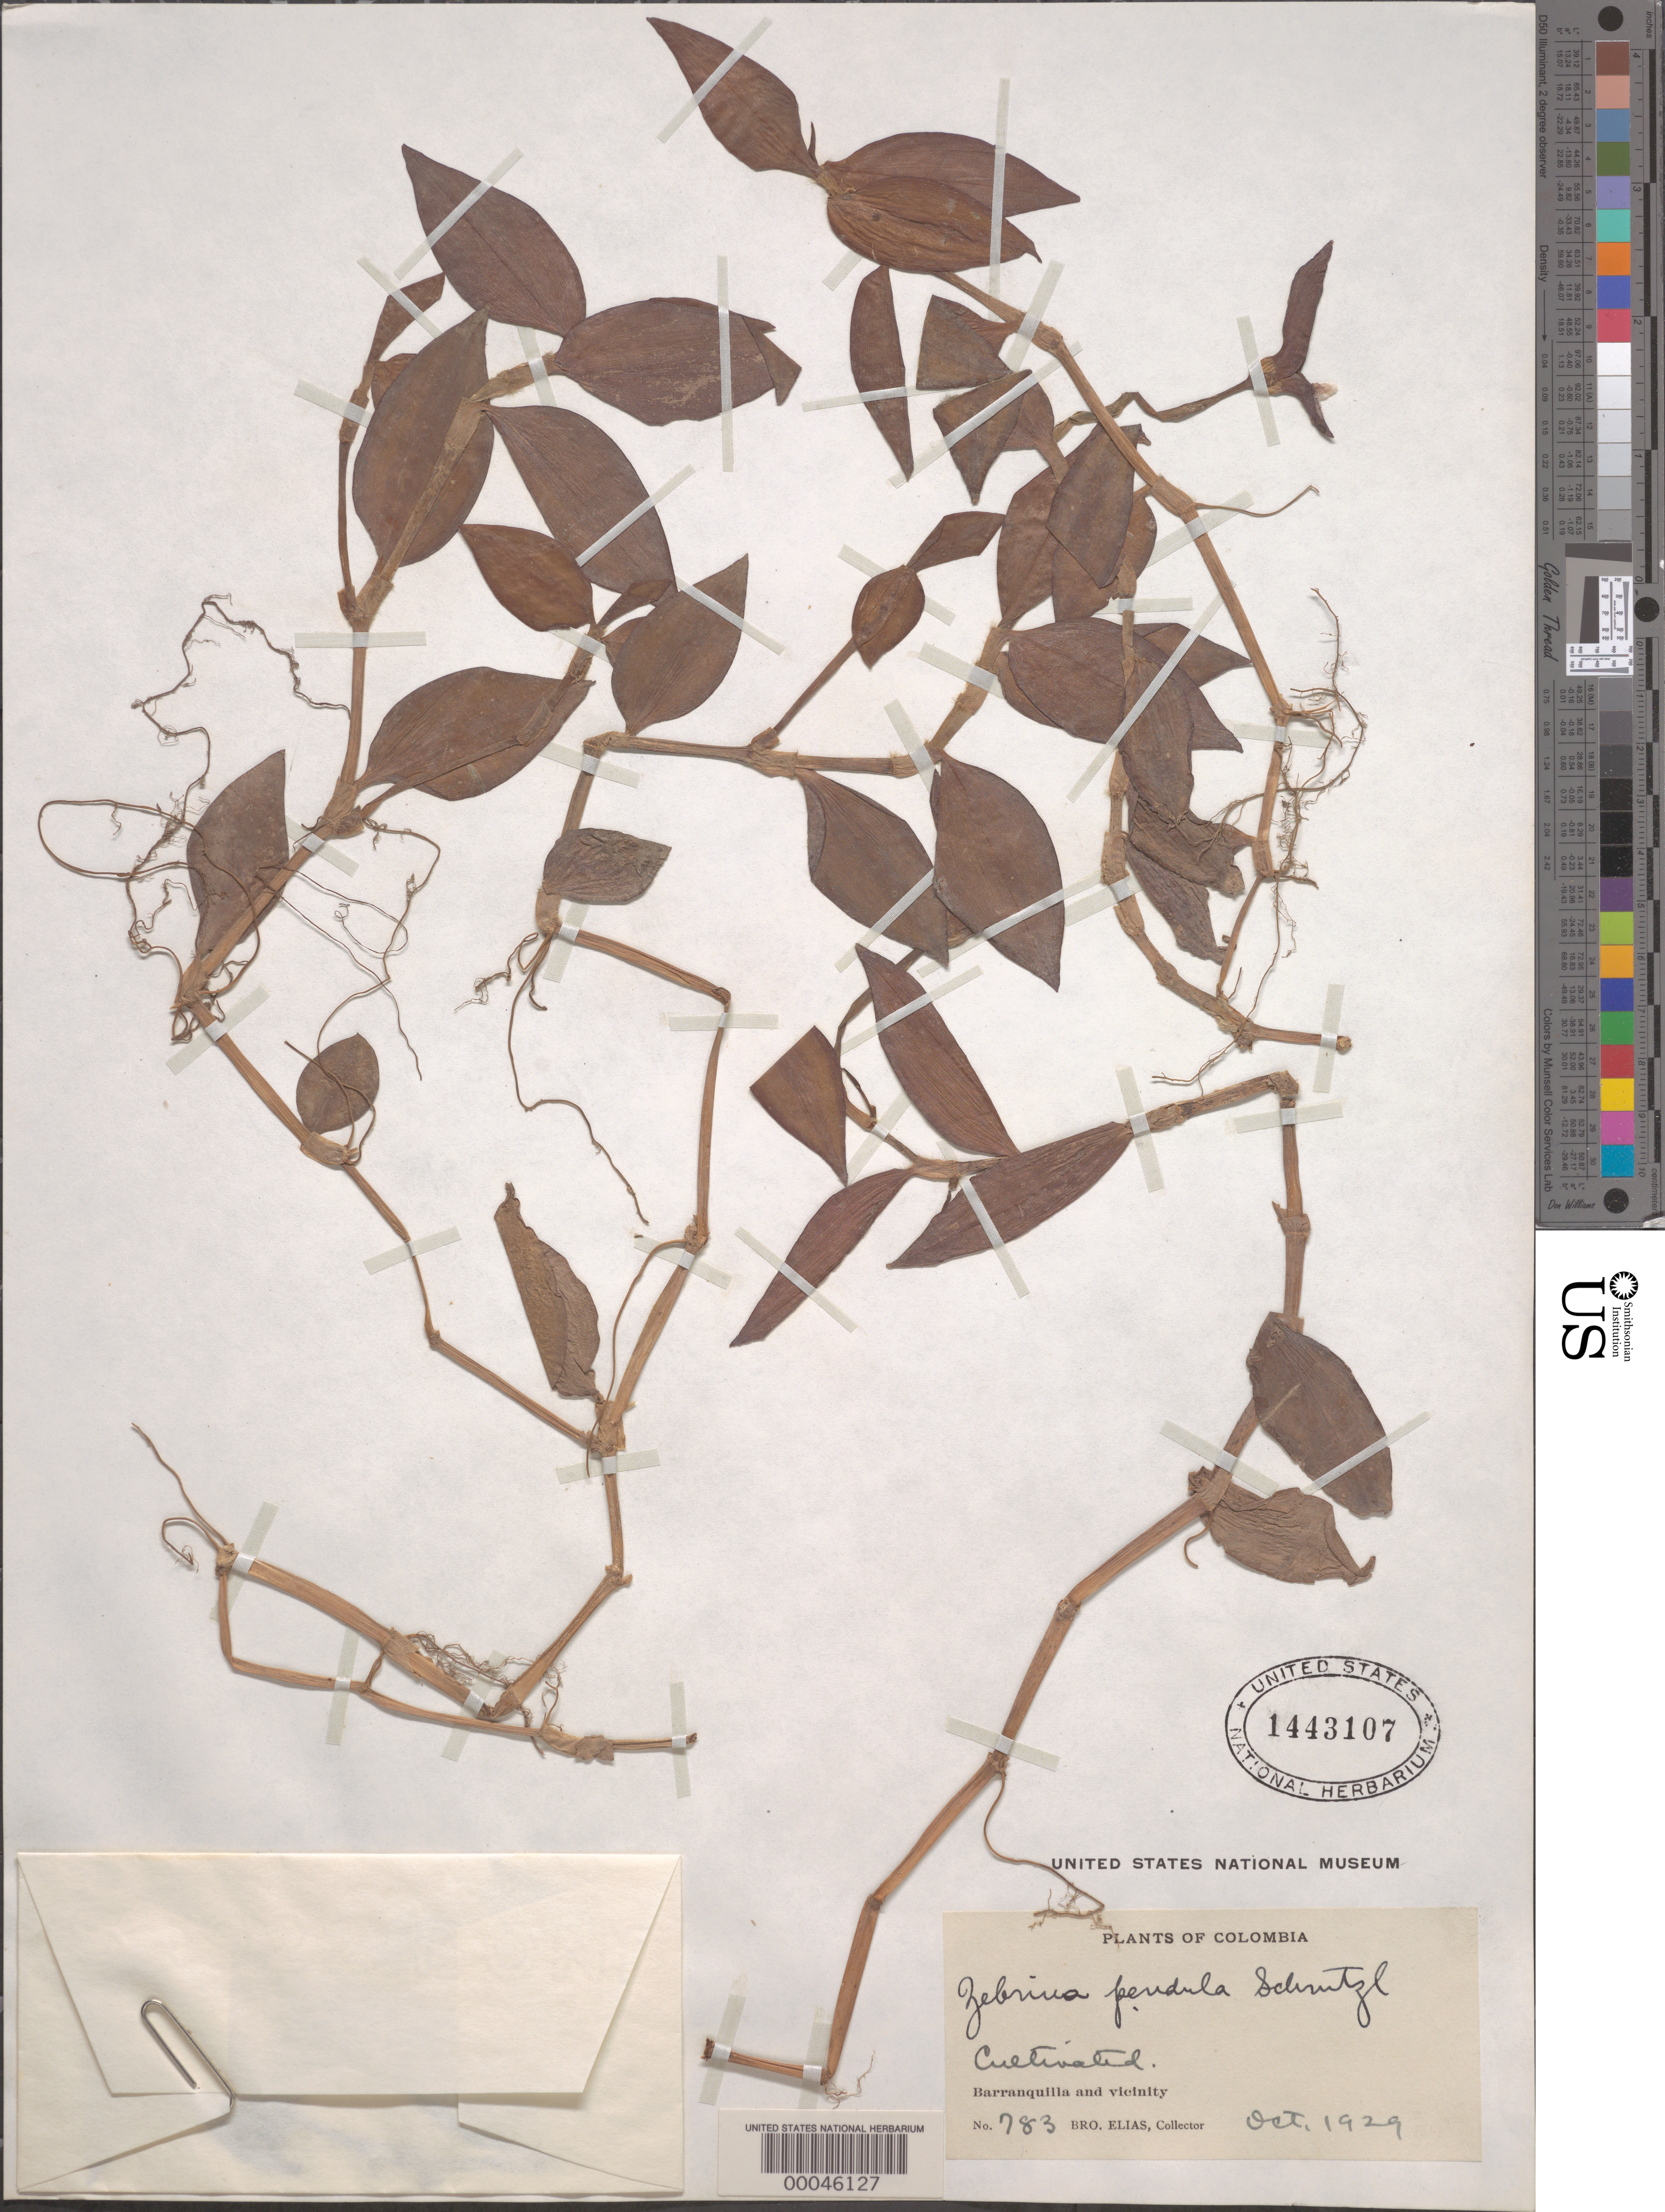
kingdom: Plantae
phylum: Tracheophyta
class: Liliopsida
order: Commelinales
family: Commelinaceae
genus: Tradescantia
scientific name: Tradescantia zebrina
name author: Bosse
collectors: Bro. Elias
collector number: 783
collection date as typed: Oct 1929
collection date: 1929-10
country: Colombia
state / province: Atlántico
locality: Barranquilla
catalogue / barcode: US 1443107